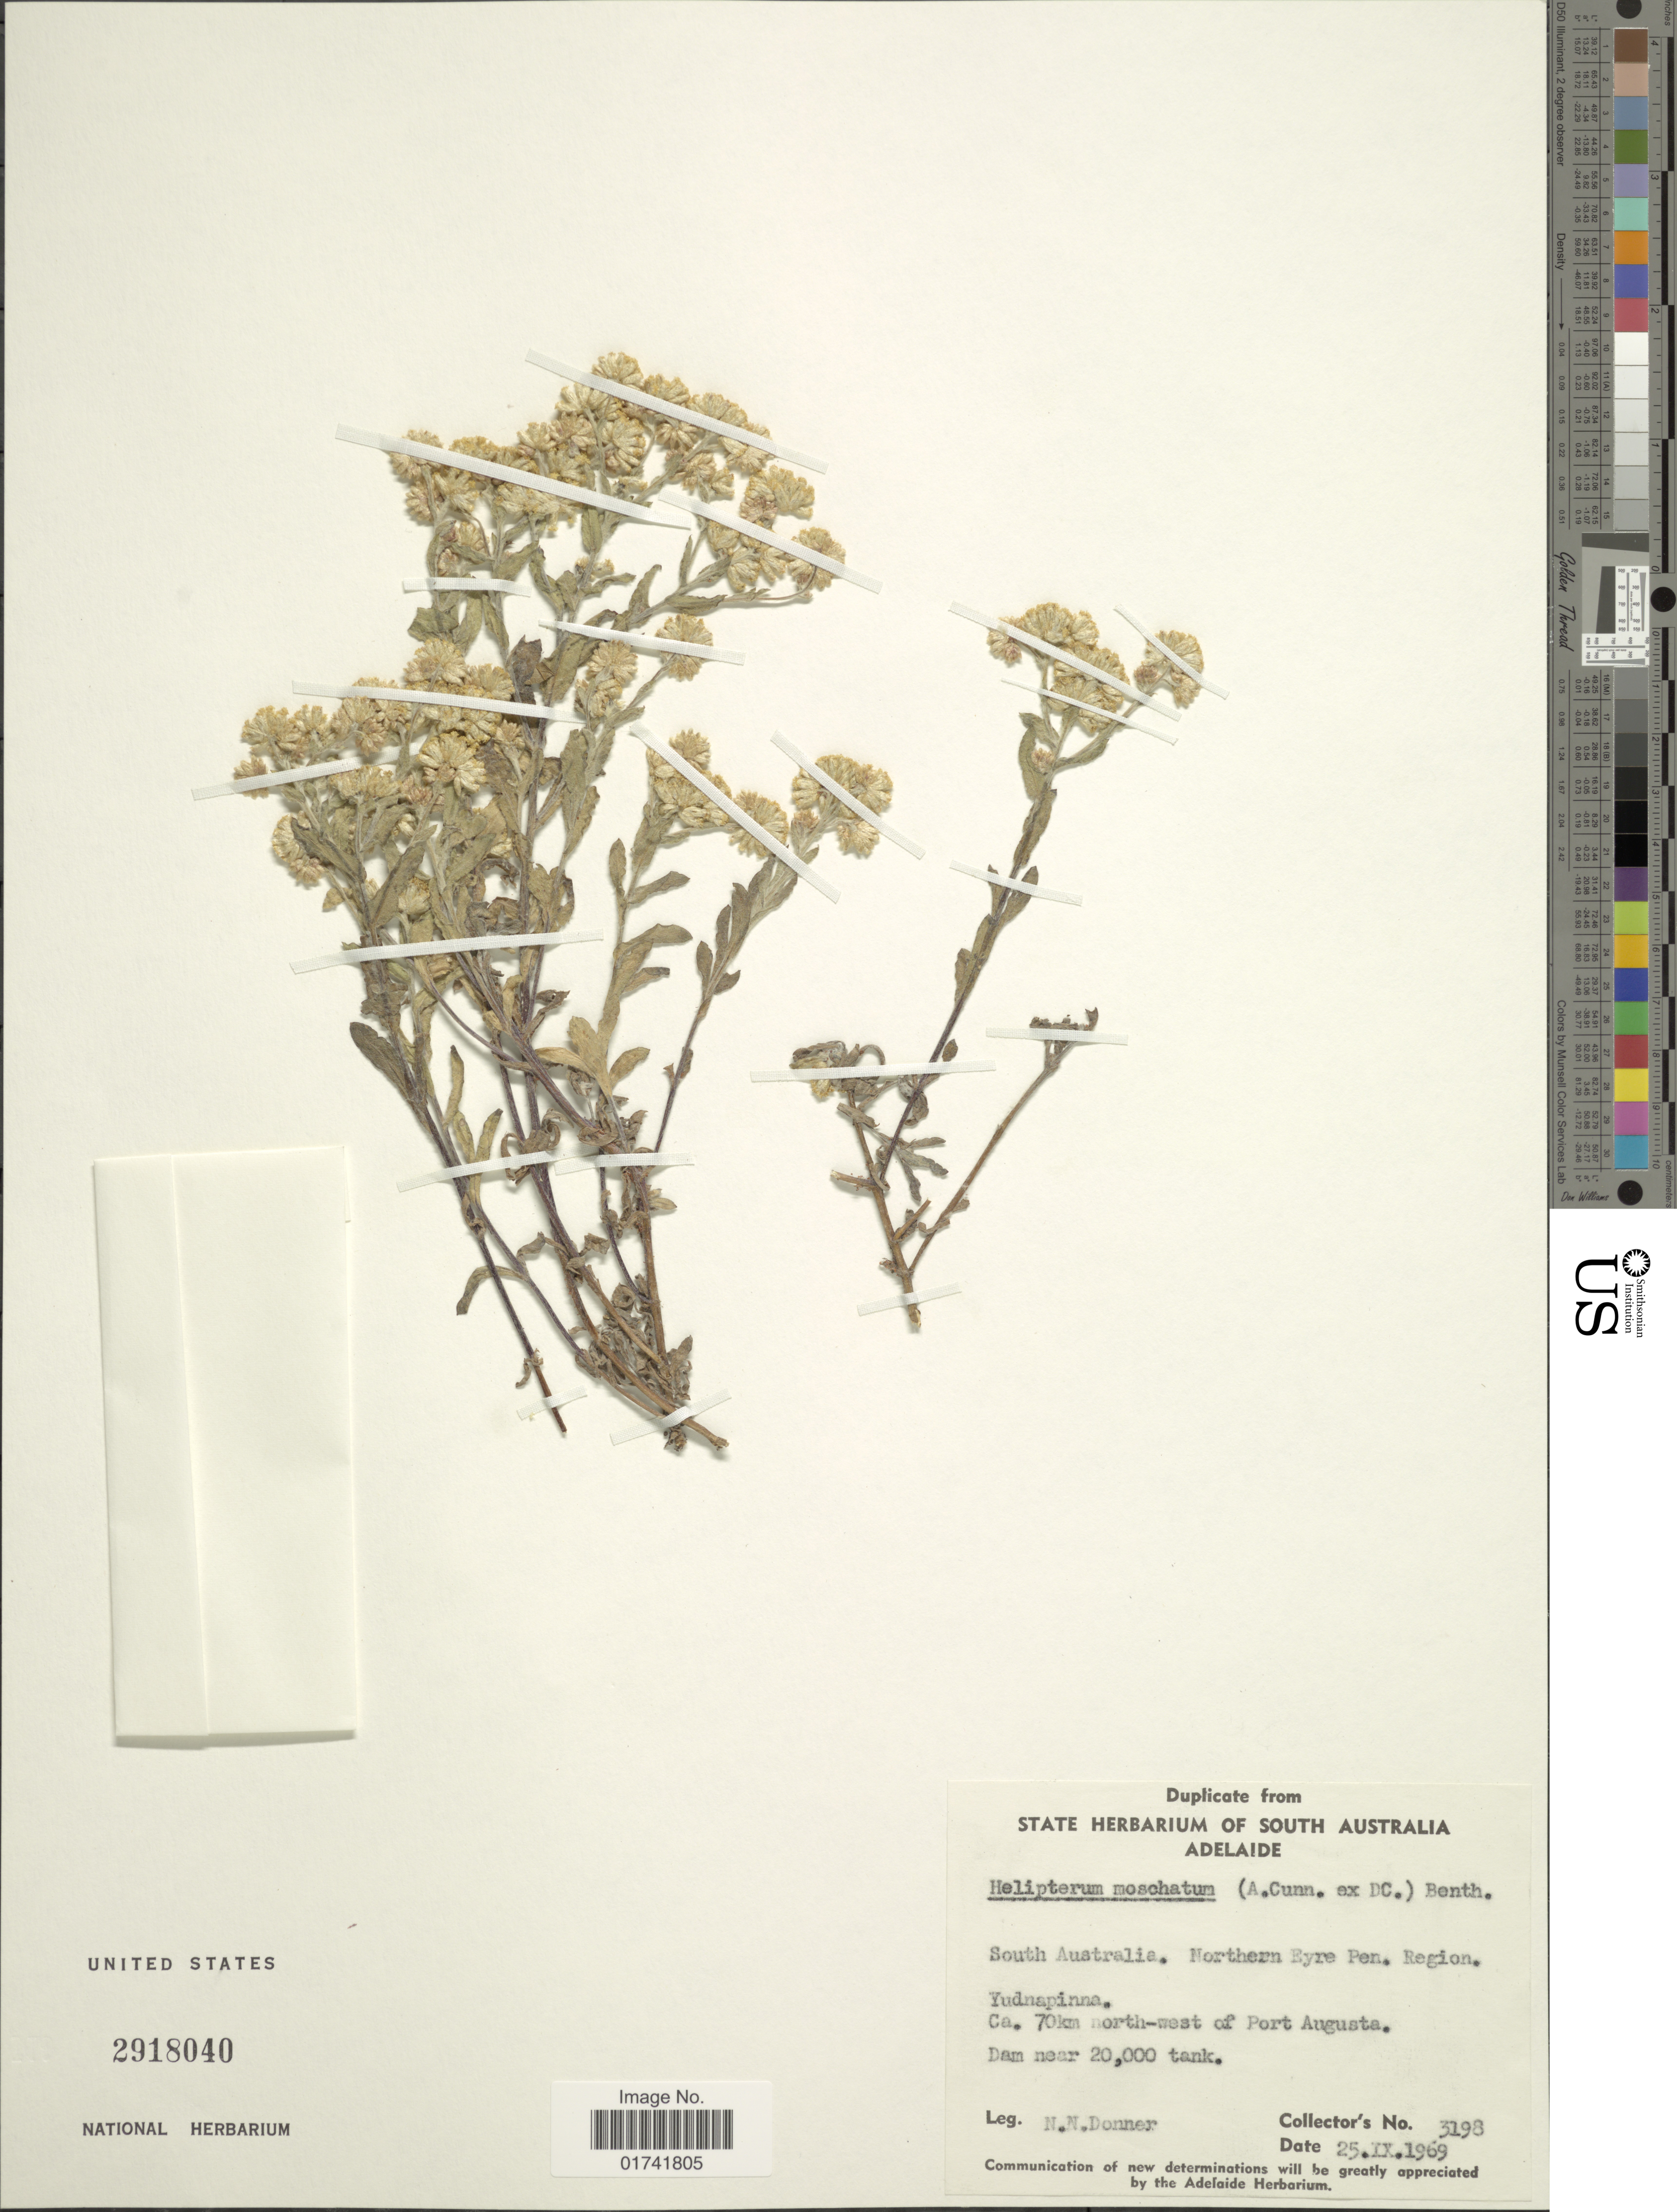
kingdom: Plantae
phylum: Tracheophyta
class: Magnoliopsida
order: Asterales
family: Asteraceae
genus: Helipterum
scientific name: Helipterum moschatum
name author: (A. Cunn. ex DC.) Benth.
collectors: N. Donner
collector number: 3198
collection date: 1969-09-25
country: Australia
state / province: South Australia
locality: Northern Eyre Pen, Region Yudnapinna, ca. 70 km north-west of Port Augusta, Dam near 20,000 tank.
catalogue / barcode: US 2918040